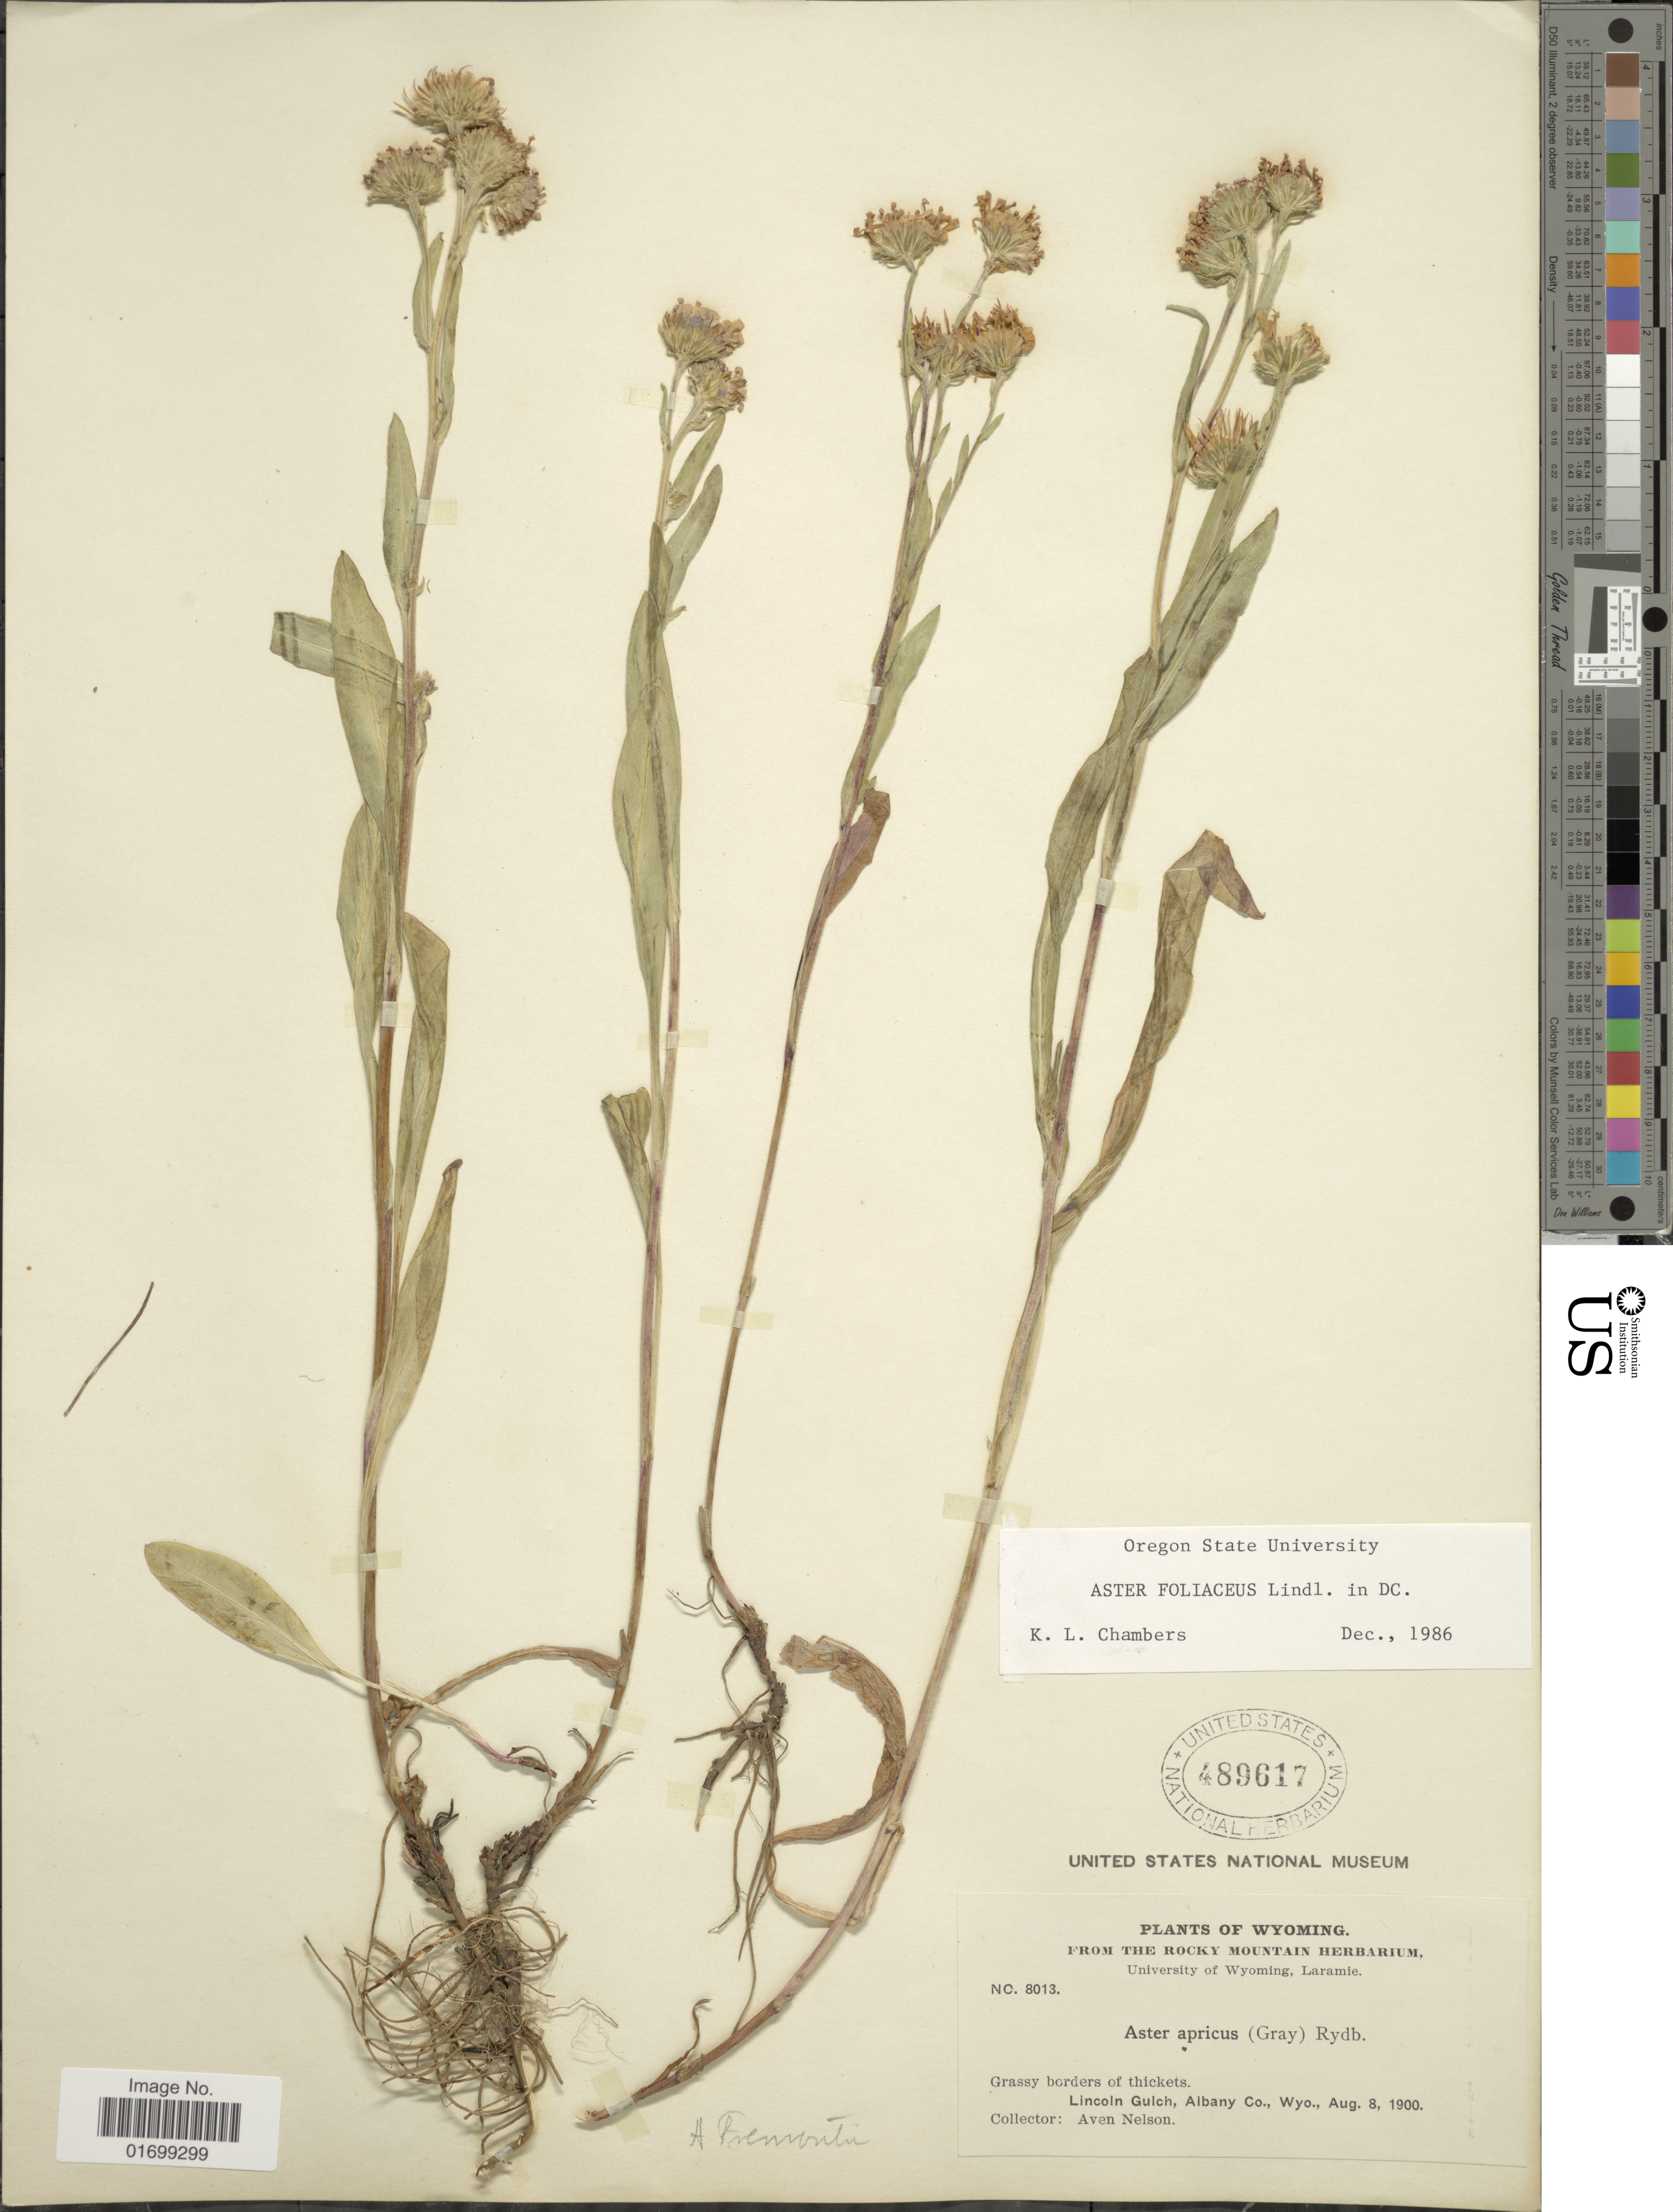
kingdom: Plantae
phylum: Tracheophyta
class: Magnoliopsida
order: Asterales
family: Asteraceae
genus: Symphyotrichum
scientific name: Symphyotrichum foliaceum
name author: (Lindl. ex DC.) G.L. Nesom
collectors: A. Nelson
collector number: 8013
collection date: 1900-08-08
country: United States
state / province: Wyoming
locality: Grassy borders of thickets, Lincoln Gulch, Albany Co.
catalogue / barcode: US 489617